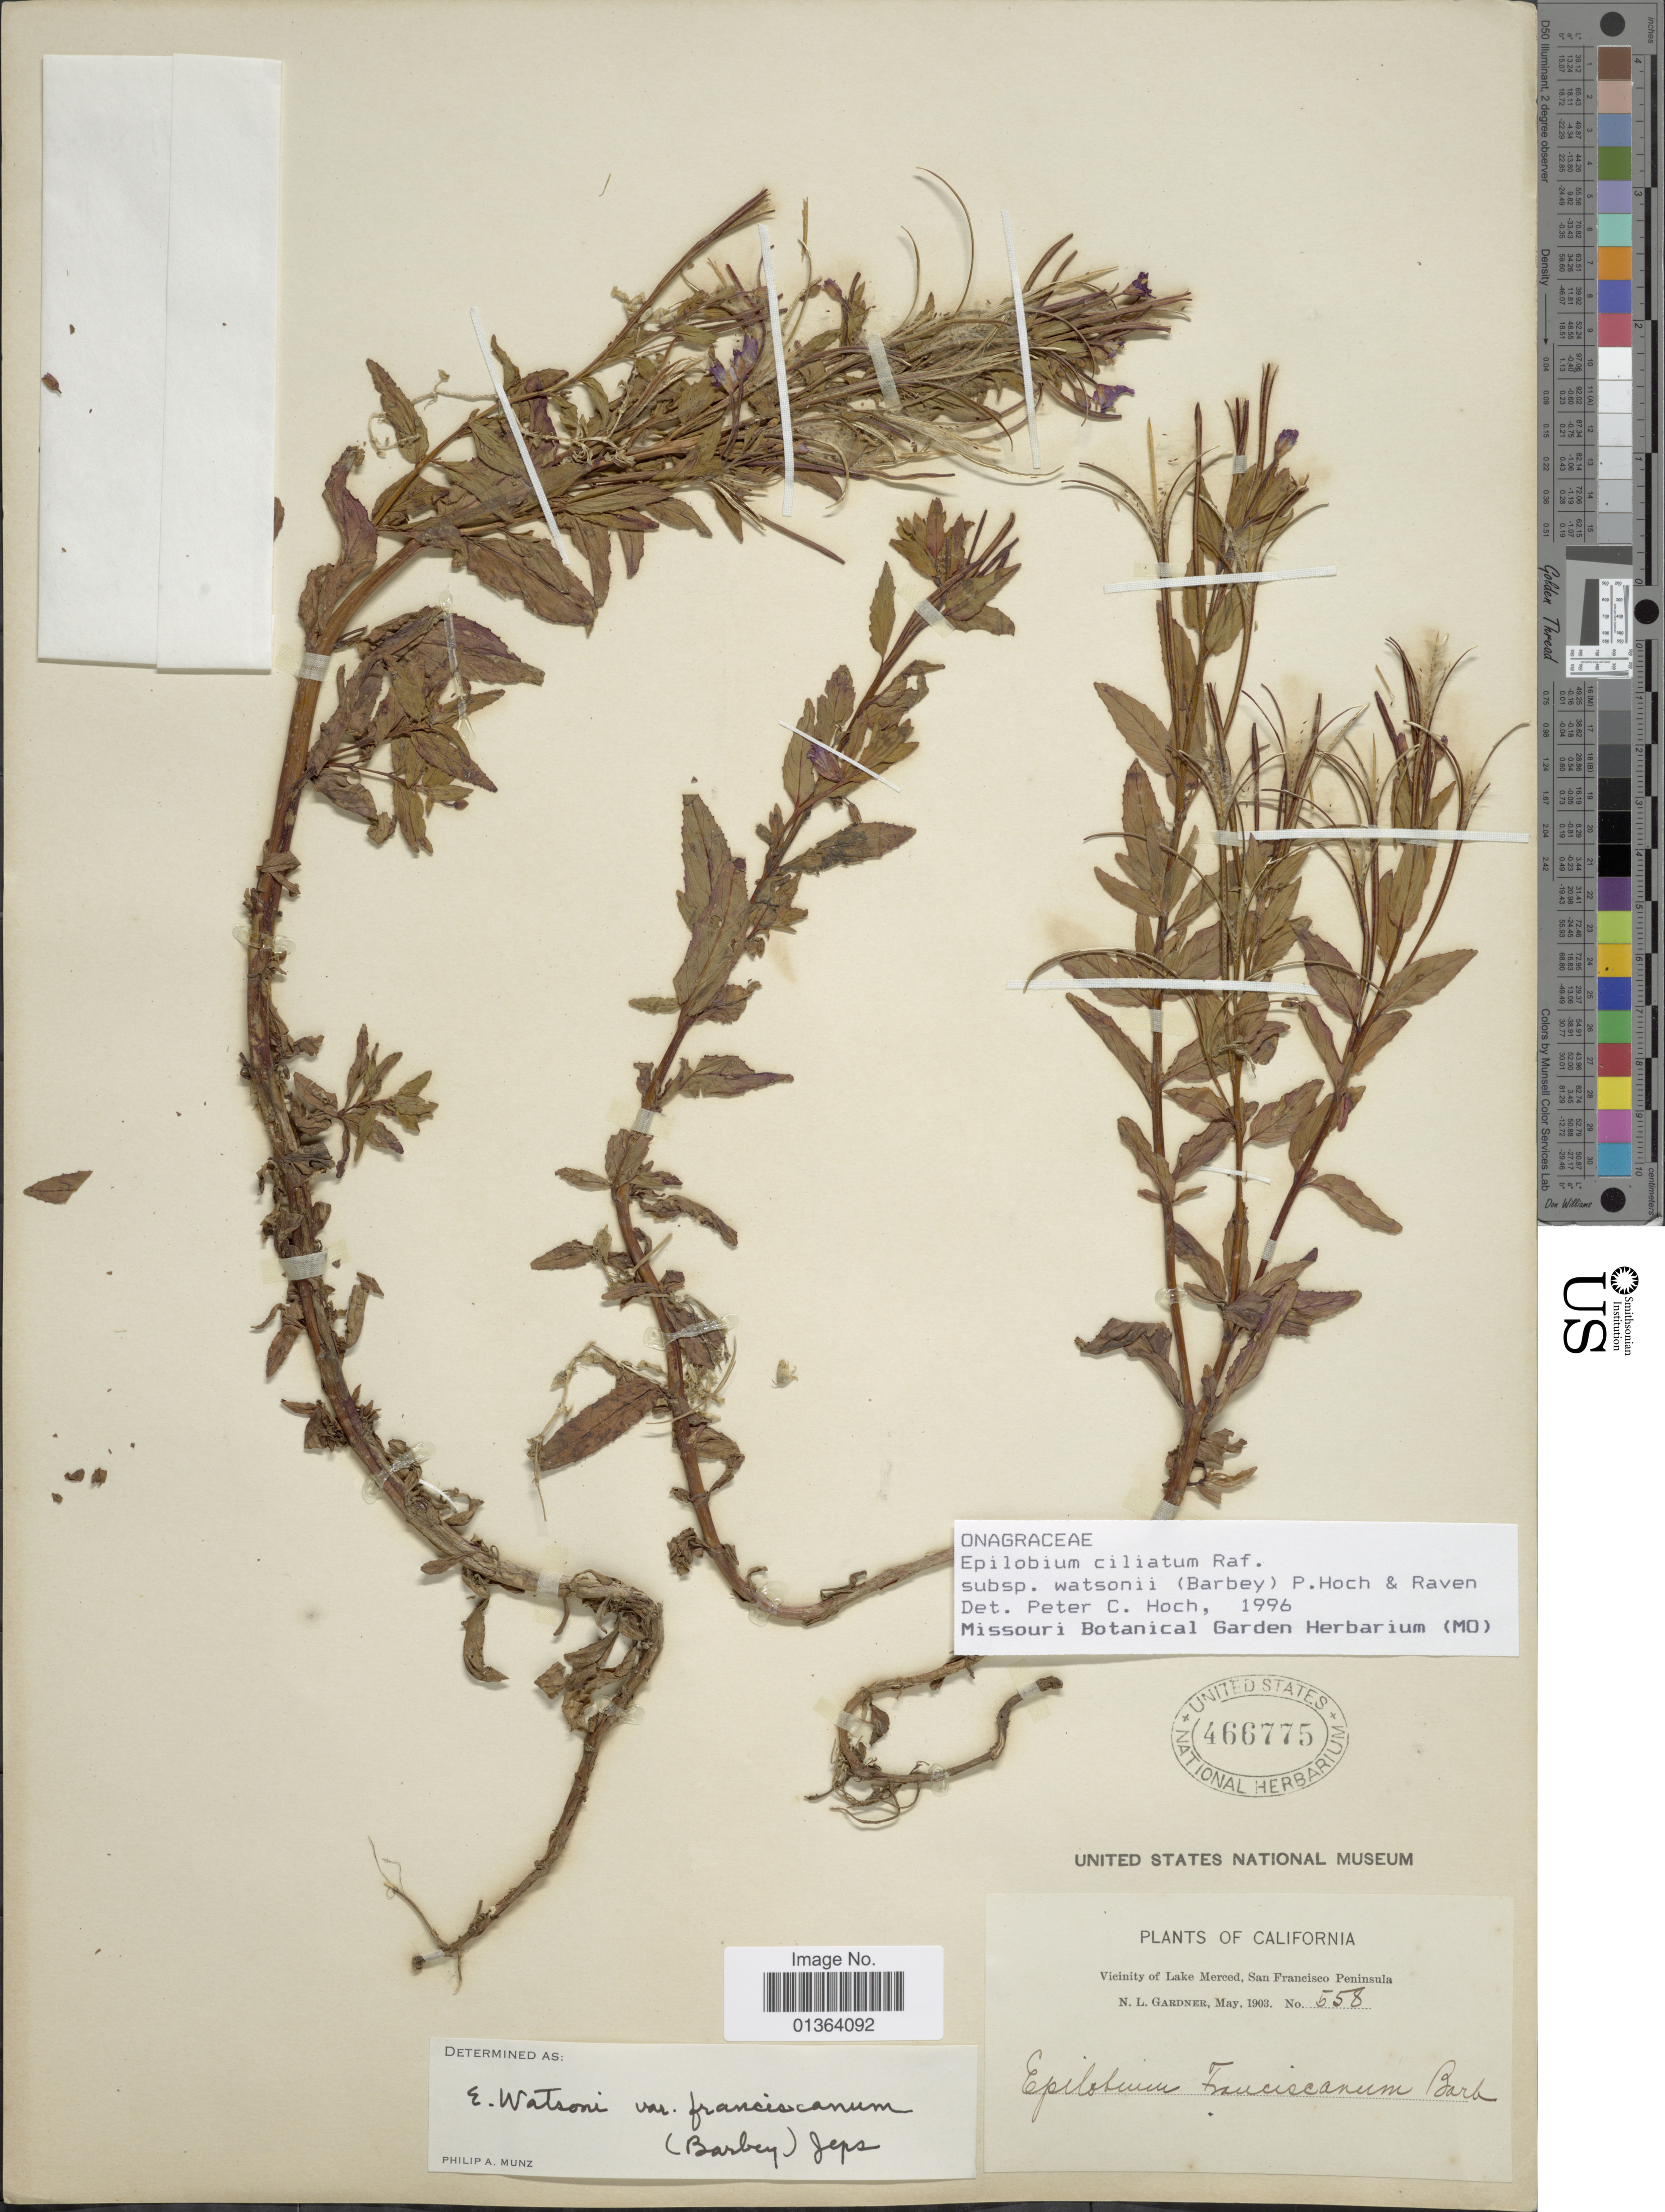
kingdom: Plantae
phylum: Tracheophyta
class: Magnoliopsida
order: Myrtales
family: Onagraceae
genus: Epilobium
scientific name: Epilobium ciliatum subsp. watsonii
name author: (Barbey) Hoch & P.H. Raven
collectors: N. Gardner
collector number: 558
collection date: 1903-05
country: United States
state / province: California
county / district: San Francisco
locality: Vicinity of Lake Merced, San Francisco Peninsula.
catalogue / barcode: US 466775